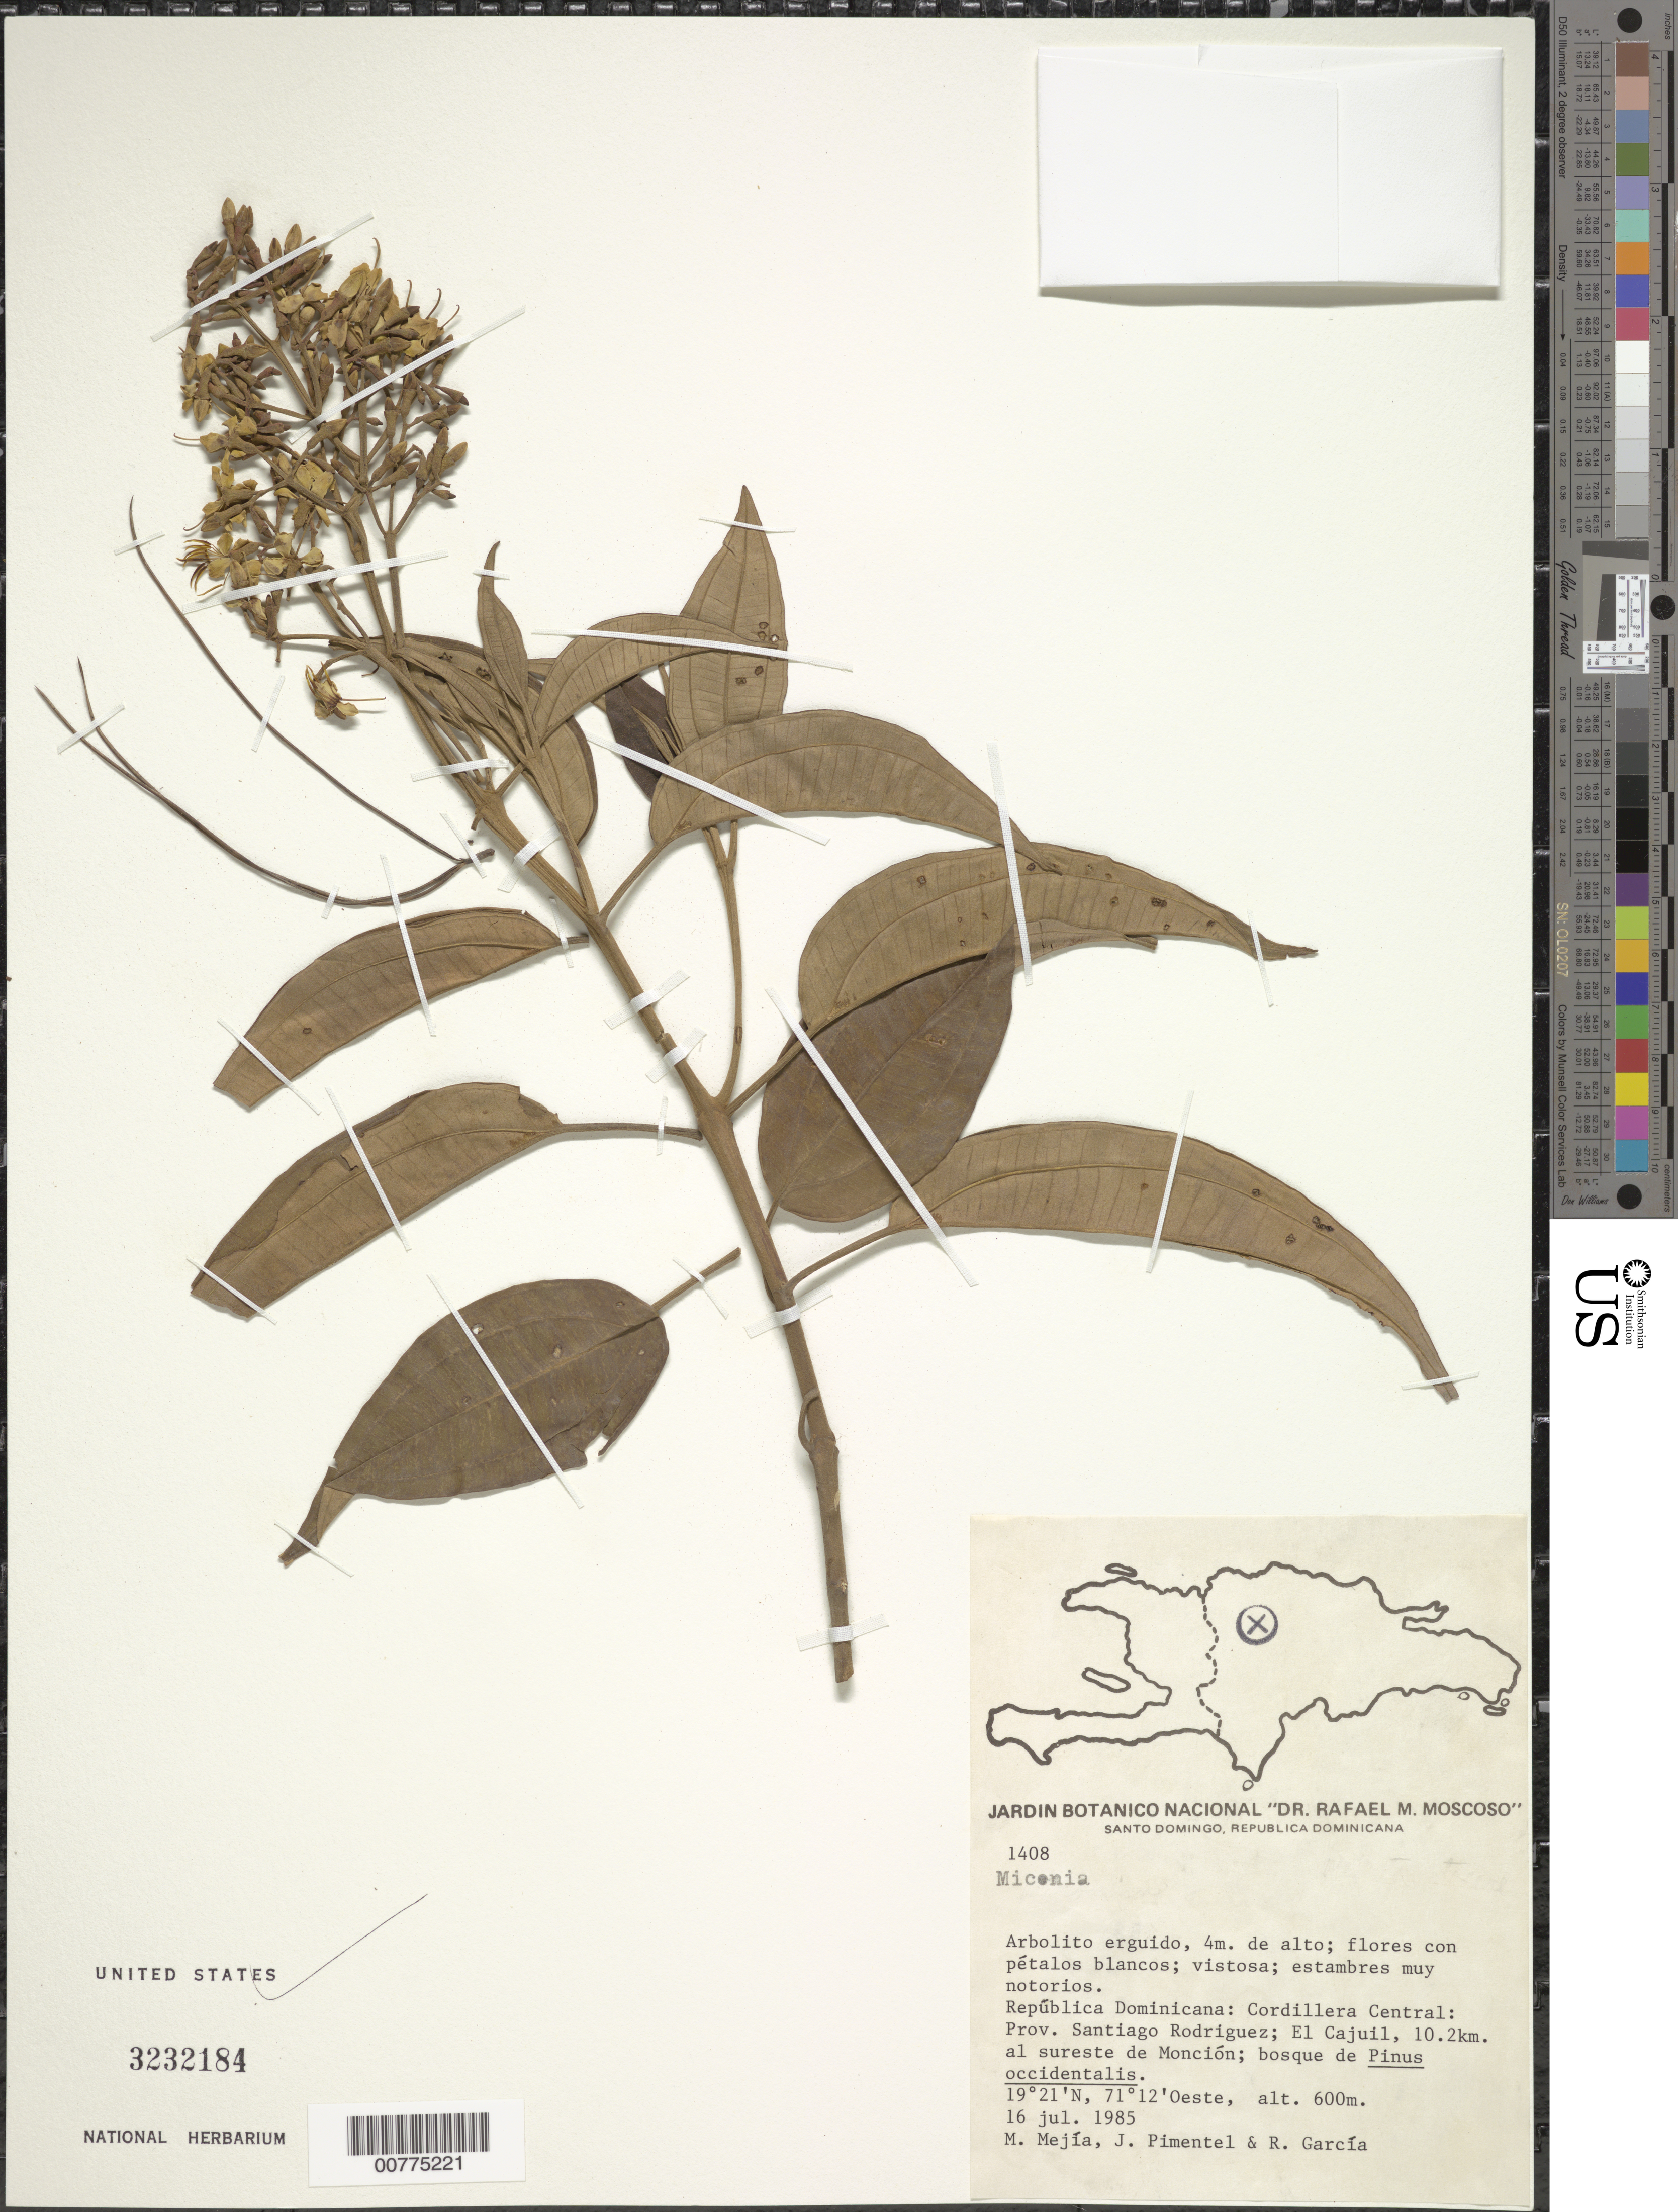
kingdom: Plantae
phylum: Tracheophyta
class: Magnoliopsida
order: Myrtales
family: Melastomataceae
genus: Miconia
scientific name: Miconia sp.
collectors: M. Mejia, J. Pimentel & R. G. García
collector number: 1408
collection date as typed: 16 Jul 1985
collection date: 1985-07-16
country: Dominican Republic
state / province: Santiago Rodríguez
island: Hispaniola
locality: Cordillera Central, el Cajuil, 10.2 km southeast of Monción.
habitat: Pinus occidentalis forest.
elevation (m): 600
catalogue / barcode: US 3232184